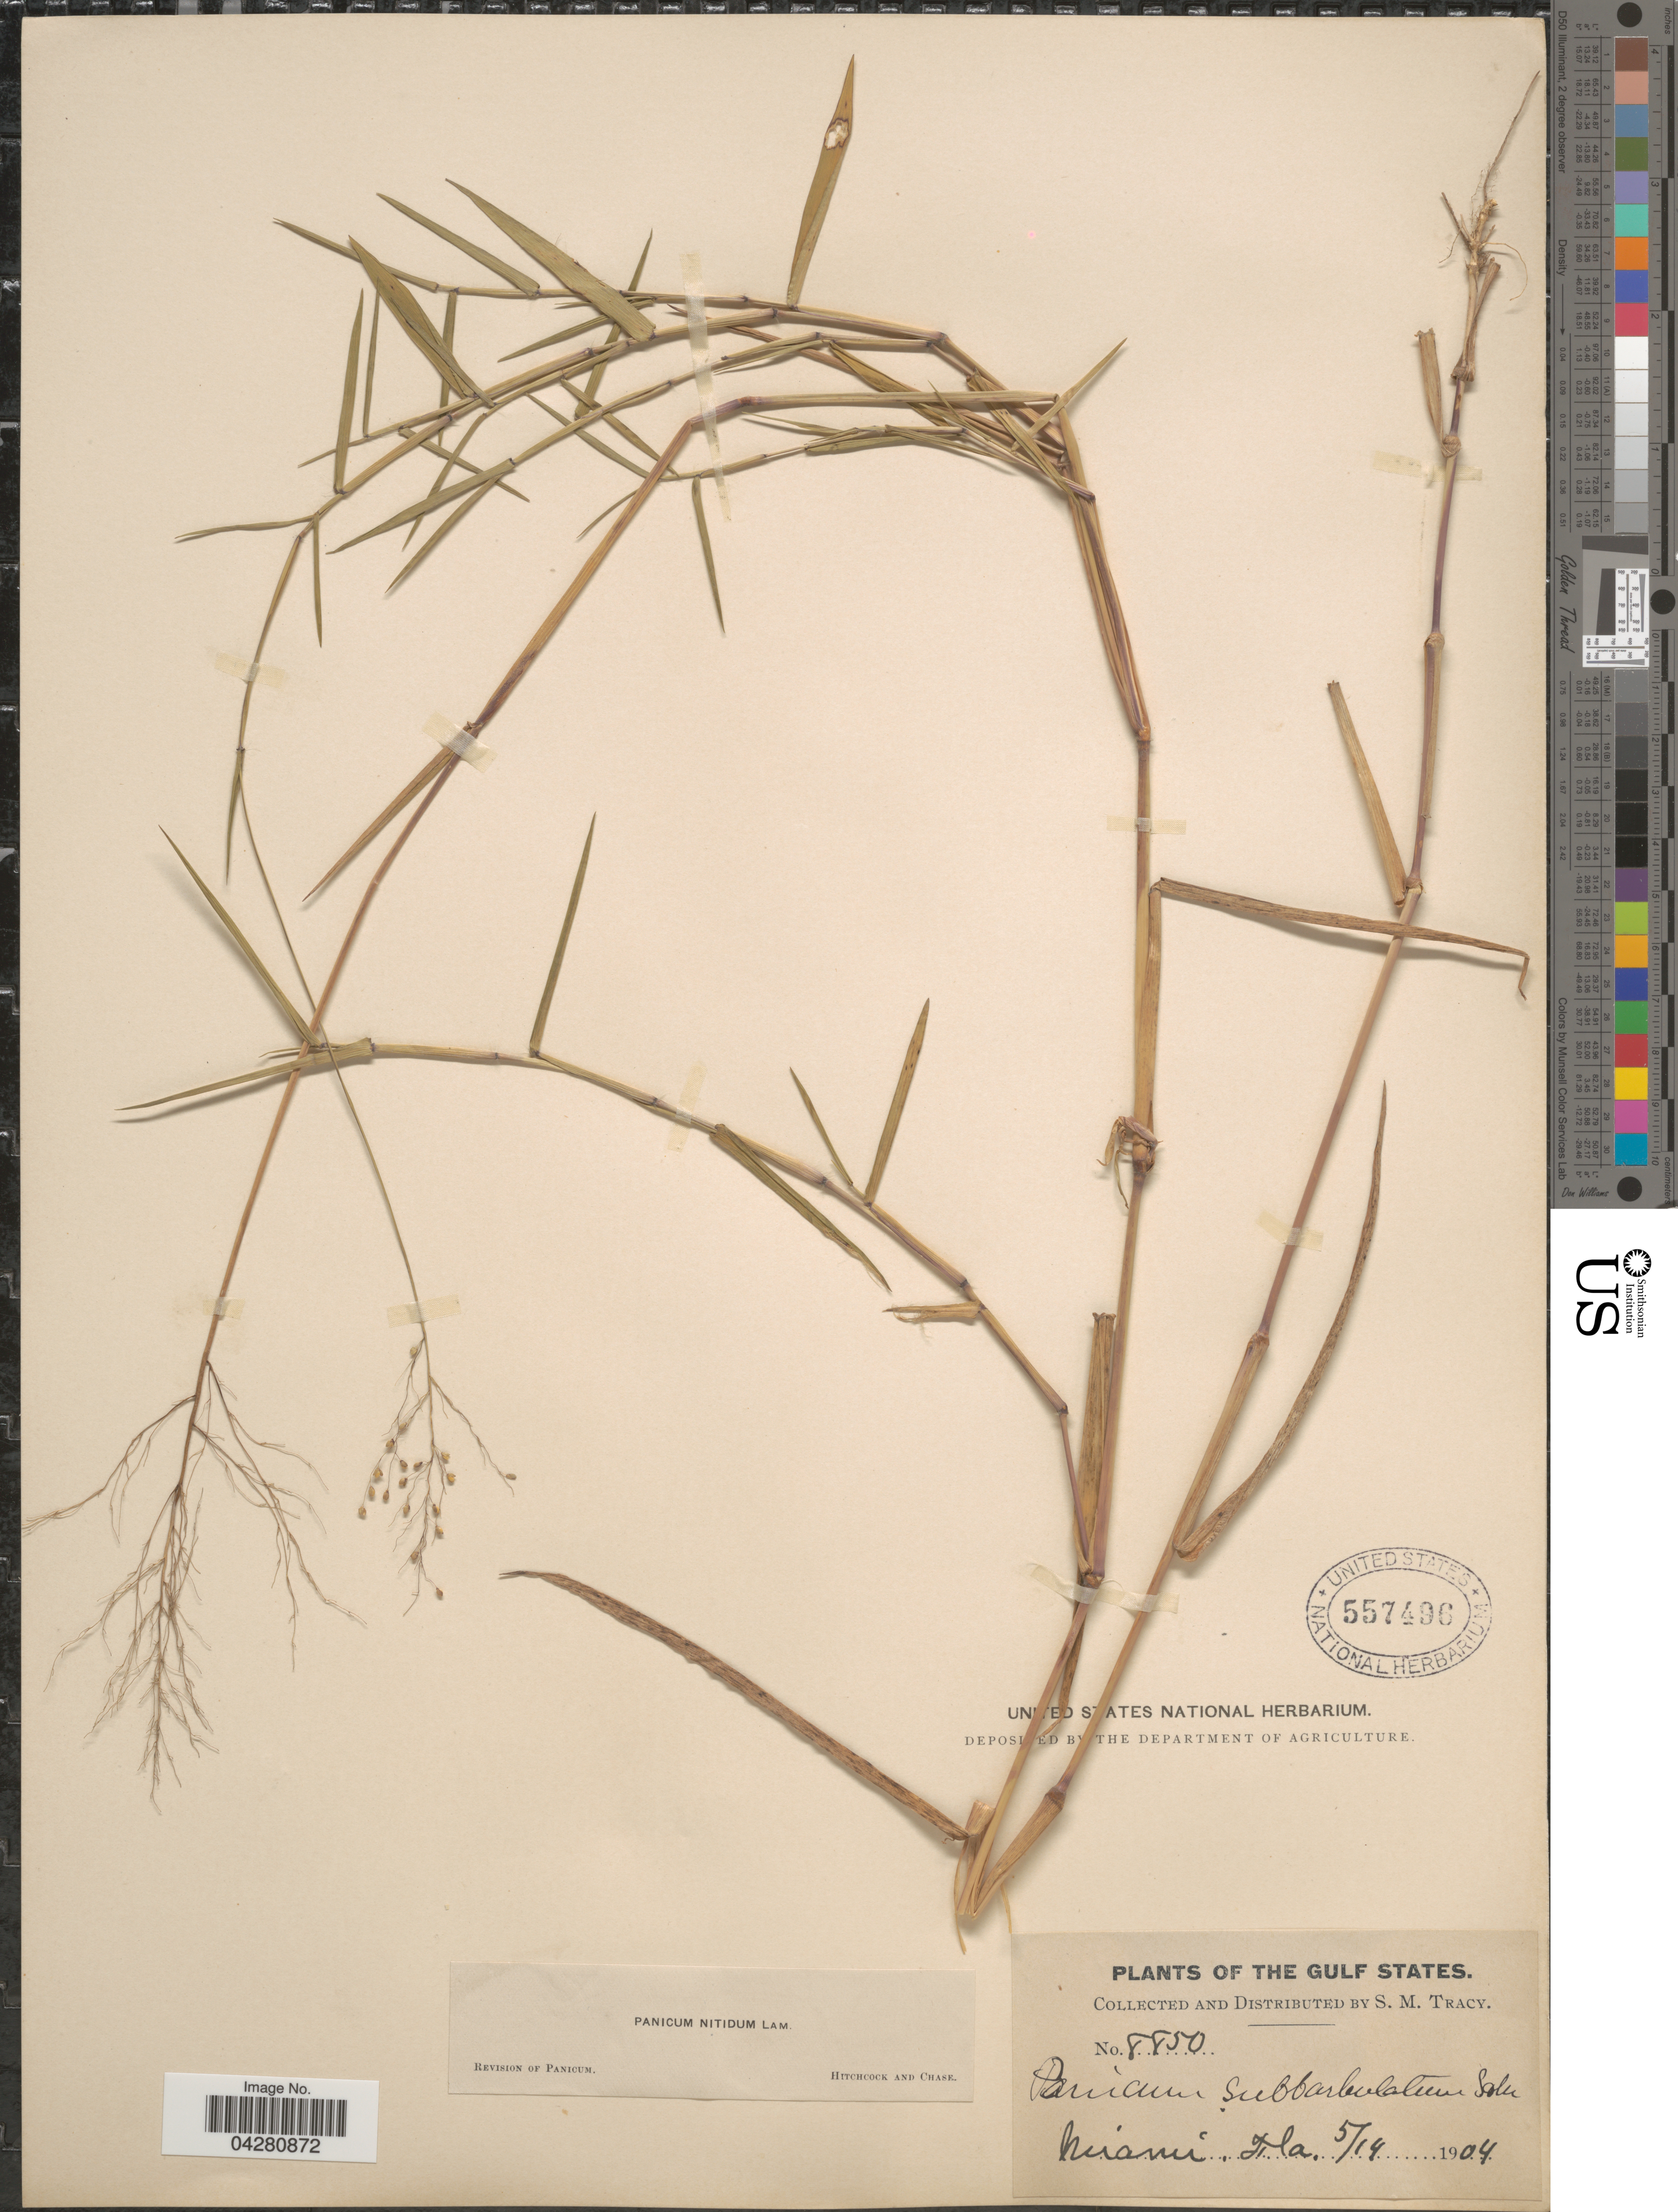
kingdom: Plantae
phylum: Tracheophyta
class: Liliopsida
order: Poales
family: Poaceae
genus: Dichanthelium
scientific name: Dichanthelium dichotomum var. dichotomum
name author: (L.) Gould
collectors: S. M. Tracy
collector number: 8850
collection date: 1904-05-14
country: United States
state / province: Florida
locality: The Gulf States. Miami.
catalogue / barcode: US 557496